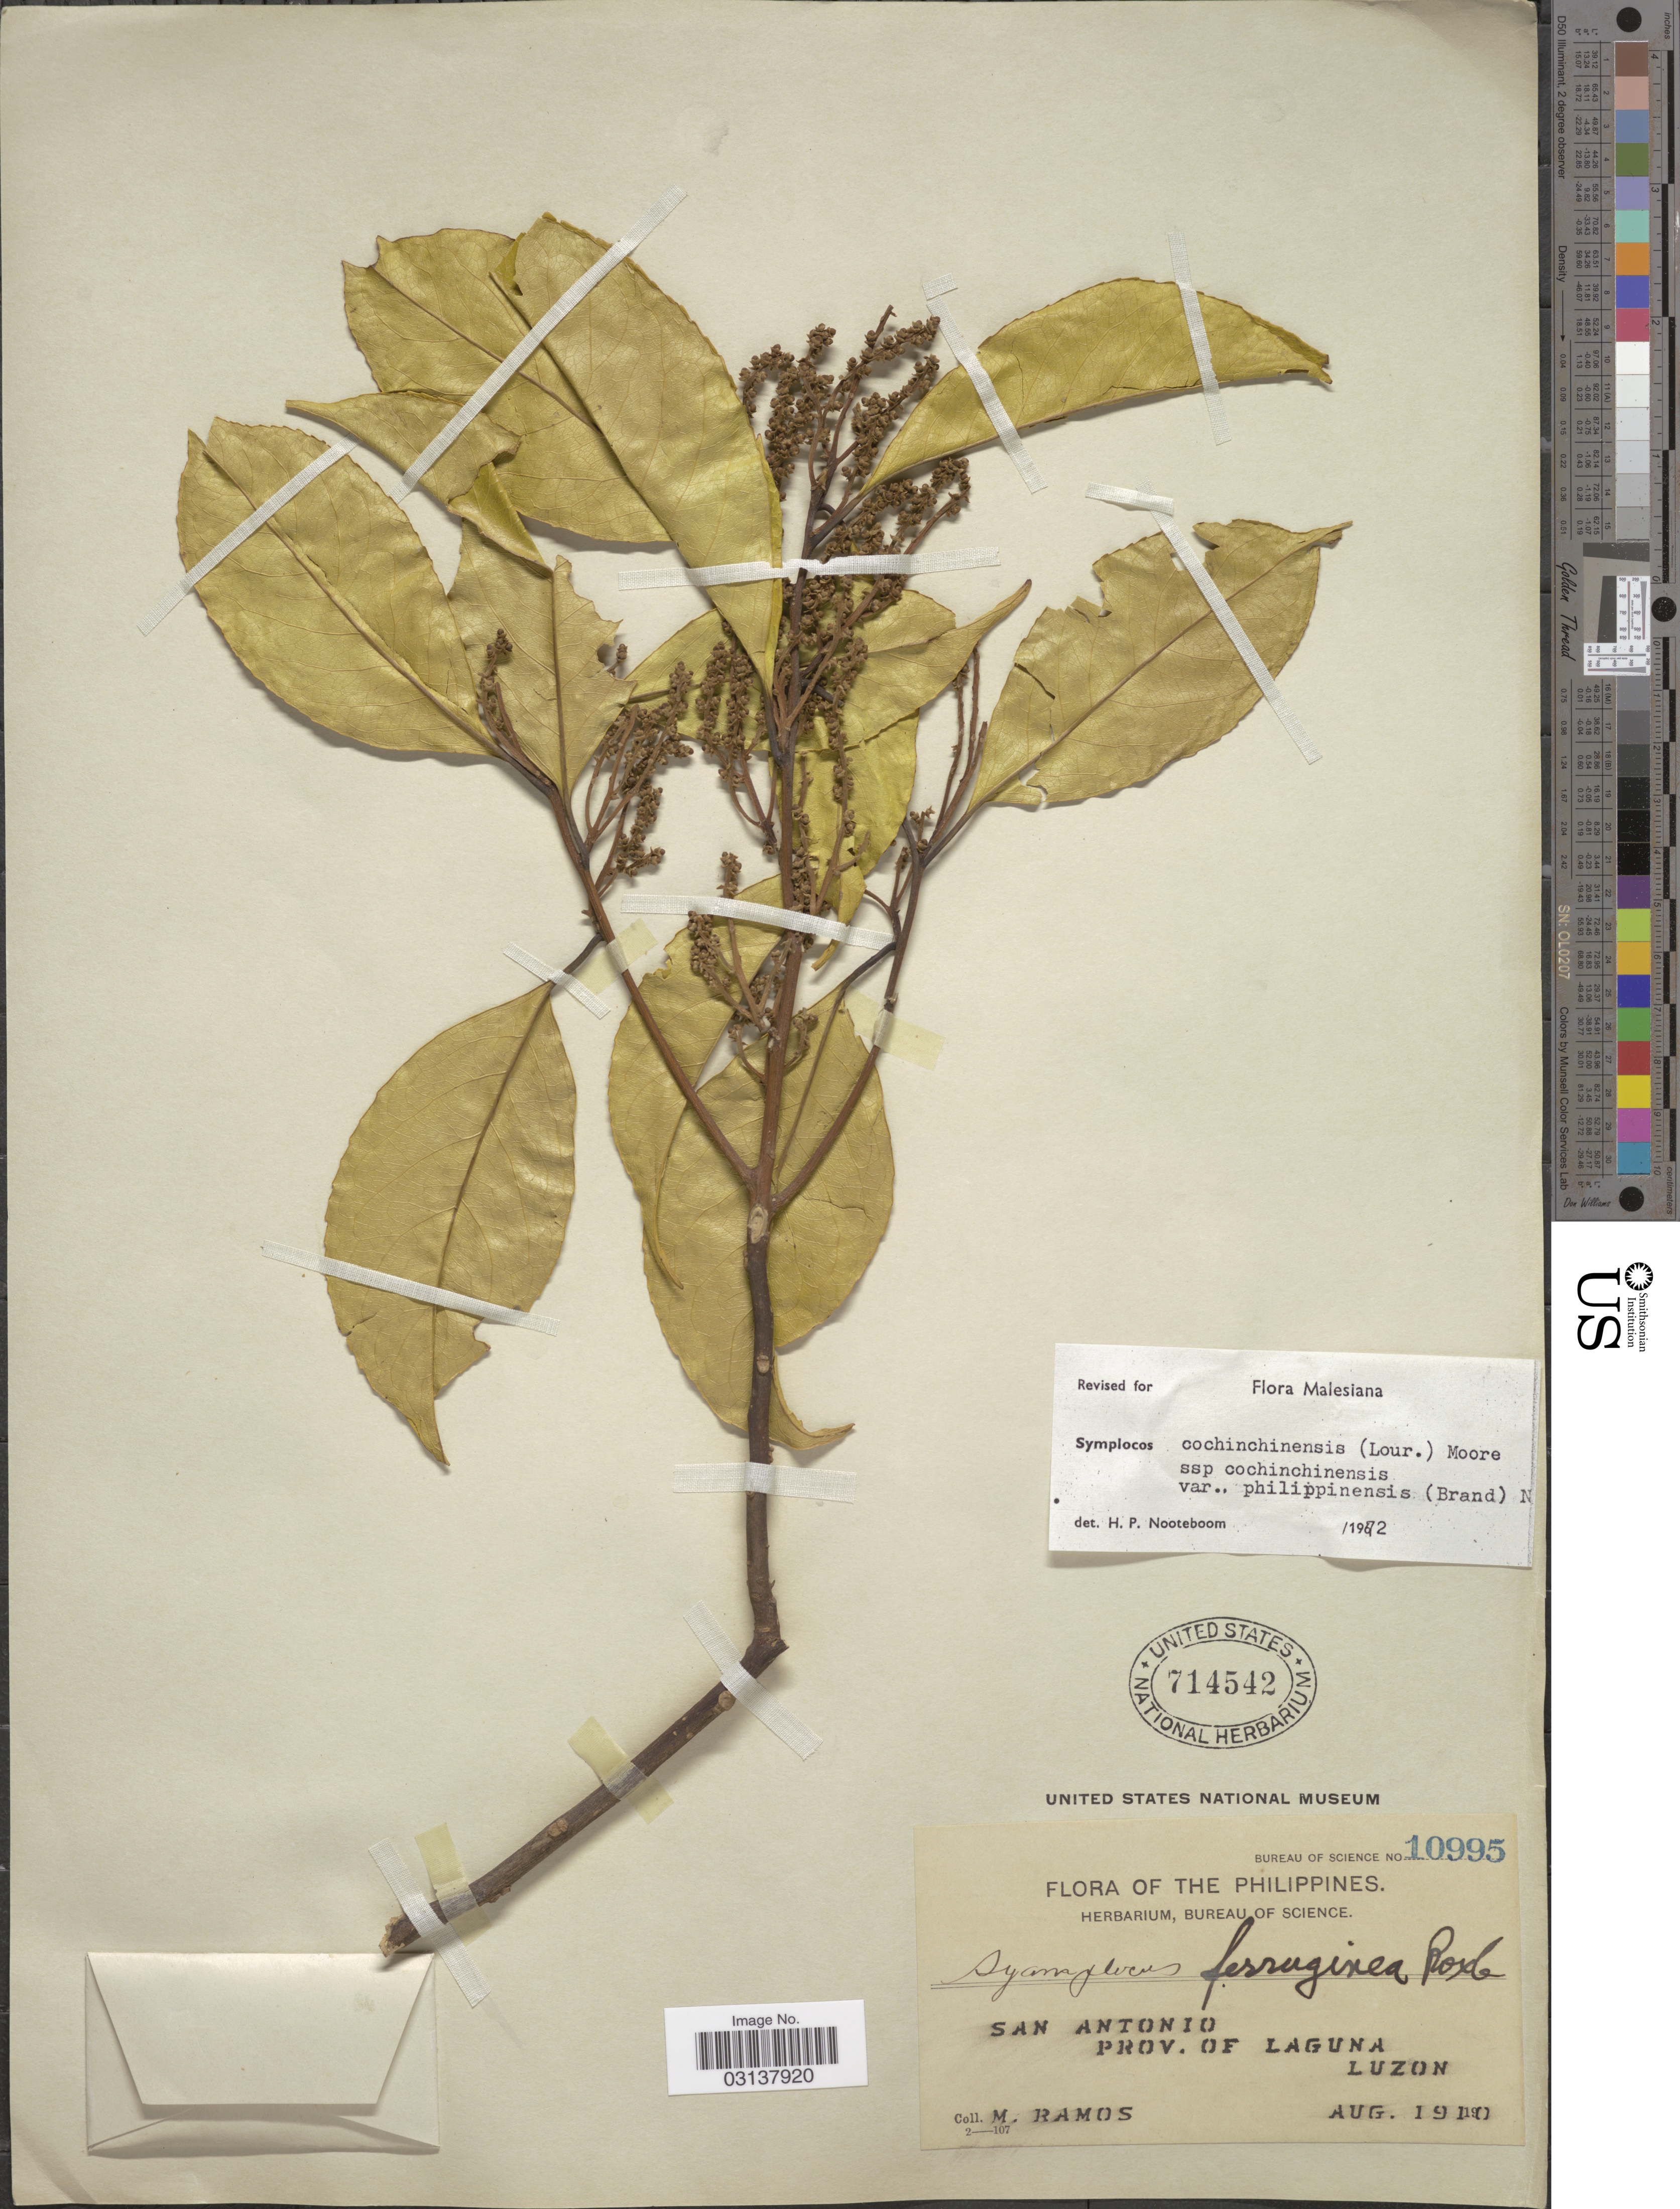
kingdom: Plantae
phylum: Tracheophyta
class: Magnoliopsida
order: Ericales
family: Symplocaceae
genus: Symplocos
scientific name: Symplocos cochinchinensis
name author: (Lour.) S. Moore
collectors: M. Ramos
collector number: Bureau of Science 10995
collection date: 1910-08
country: Philippines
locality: The Philippines. San Antonio. Prov. of Laguna Luzon.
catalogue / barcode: US 714542